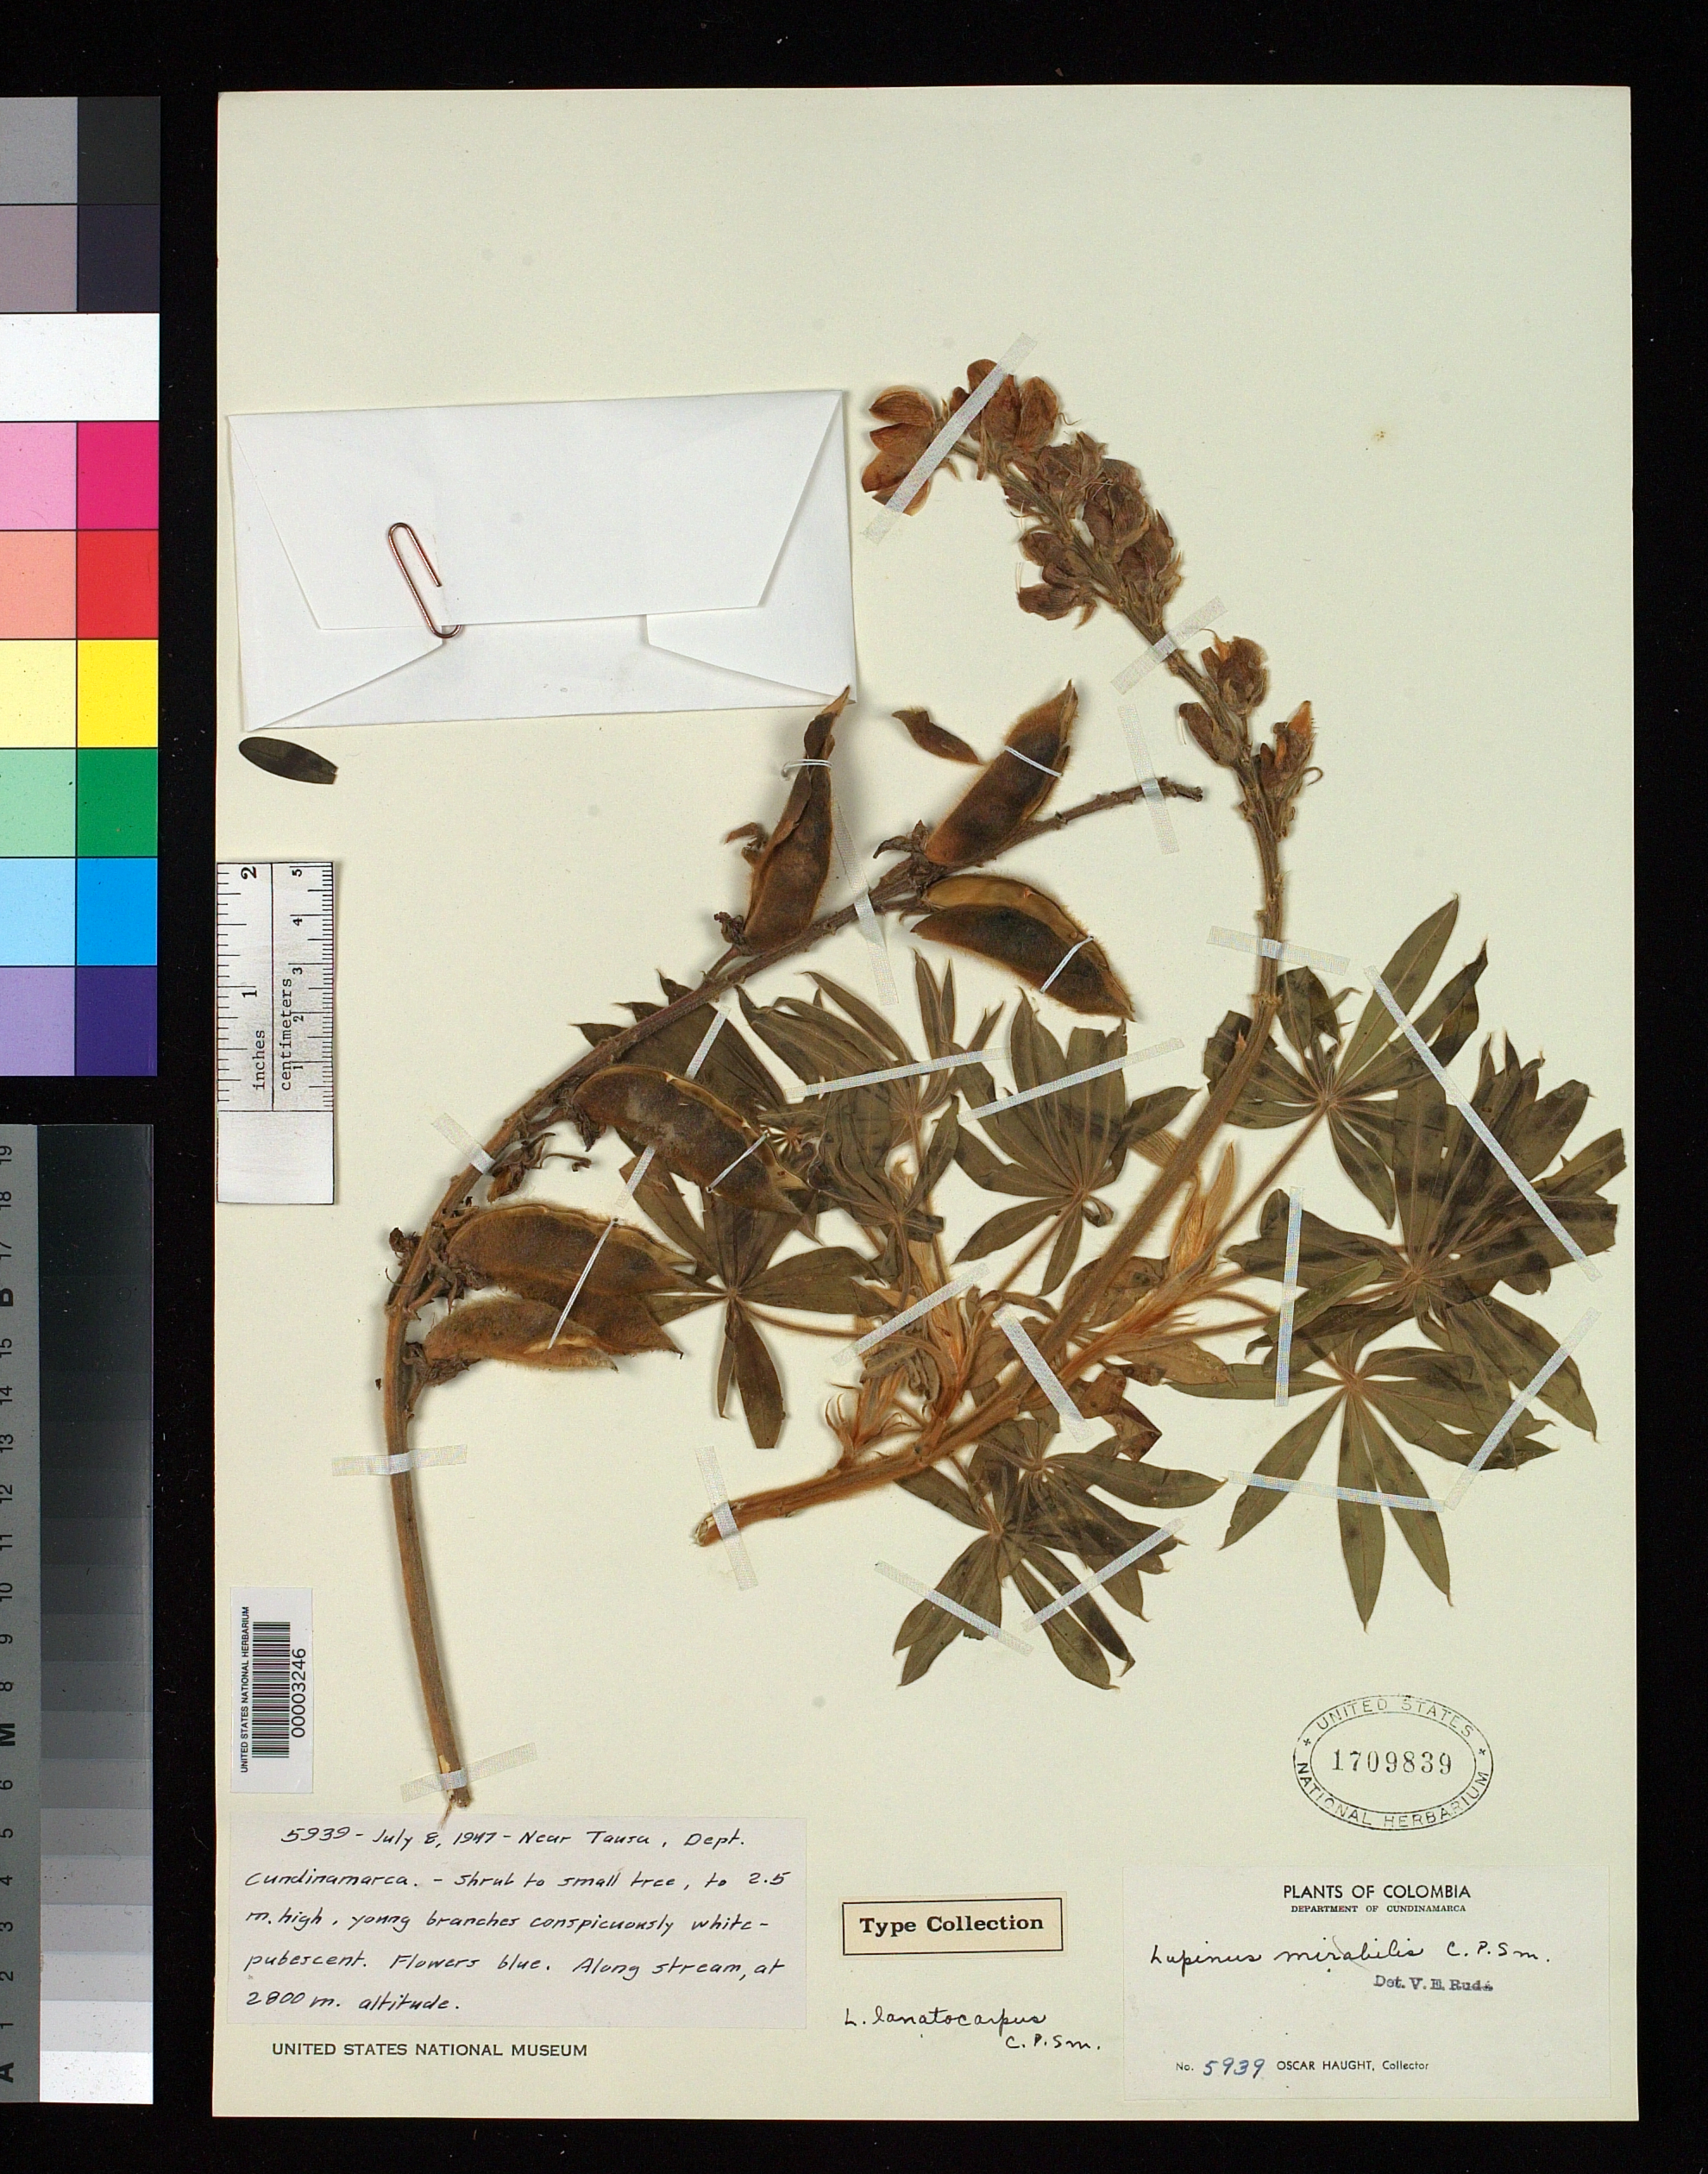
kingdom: Plantae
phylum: Tracheophyta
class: Magnoliopsida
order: Fabales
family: Fabaceae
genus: Lupinus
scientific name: Lupinus lanatocarpus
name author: C.P. Sm.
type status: Isotype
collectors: O. L. Haught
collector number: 5939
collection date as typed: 08 Jul 1947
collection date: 1947-07-08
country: Colombia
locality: Near Tausa.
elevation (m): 2800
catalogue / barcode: US 1709839